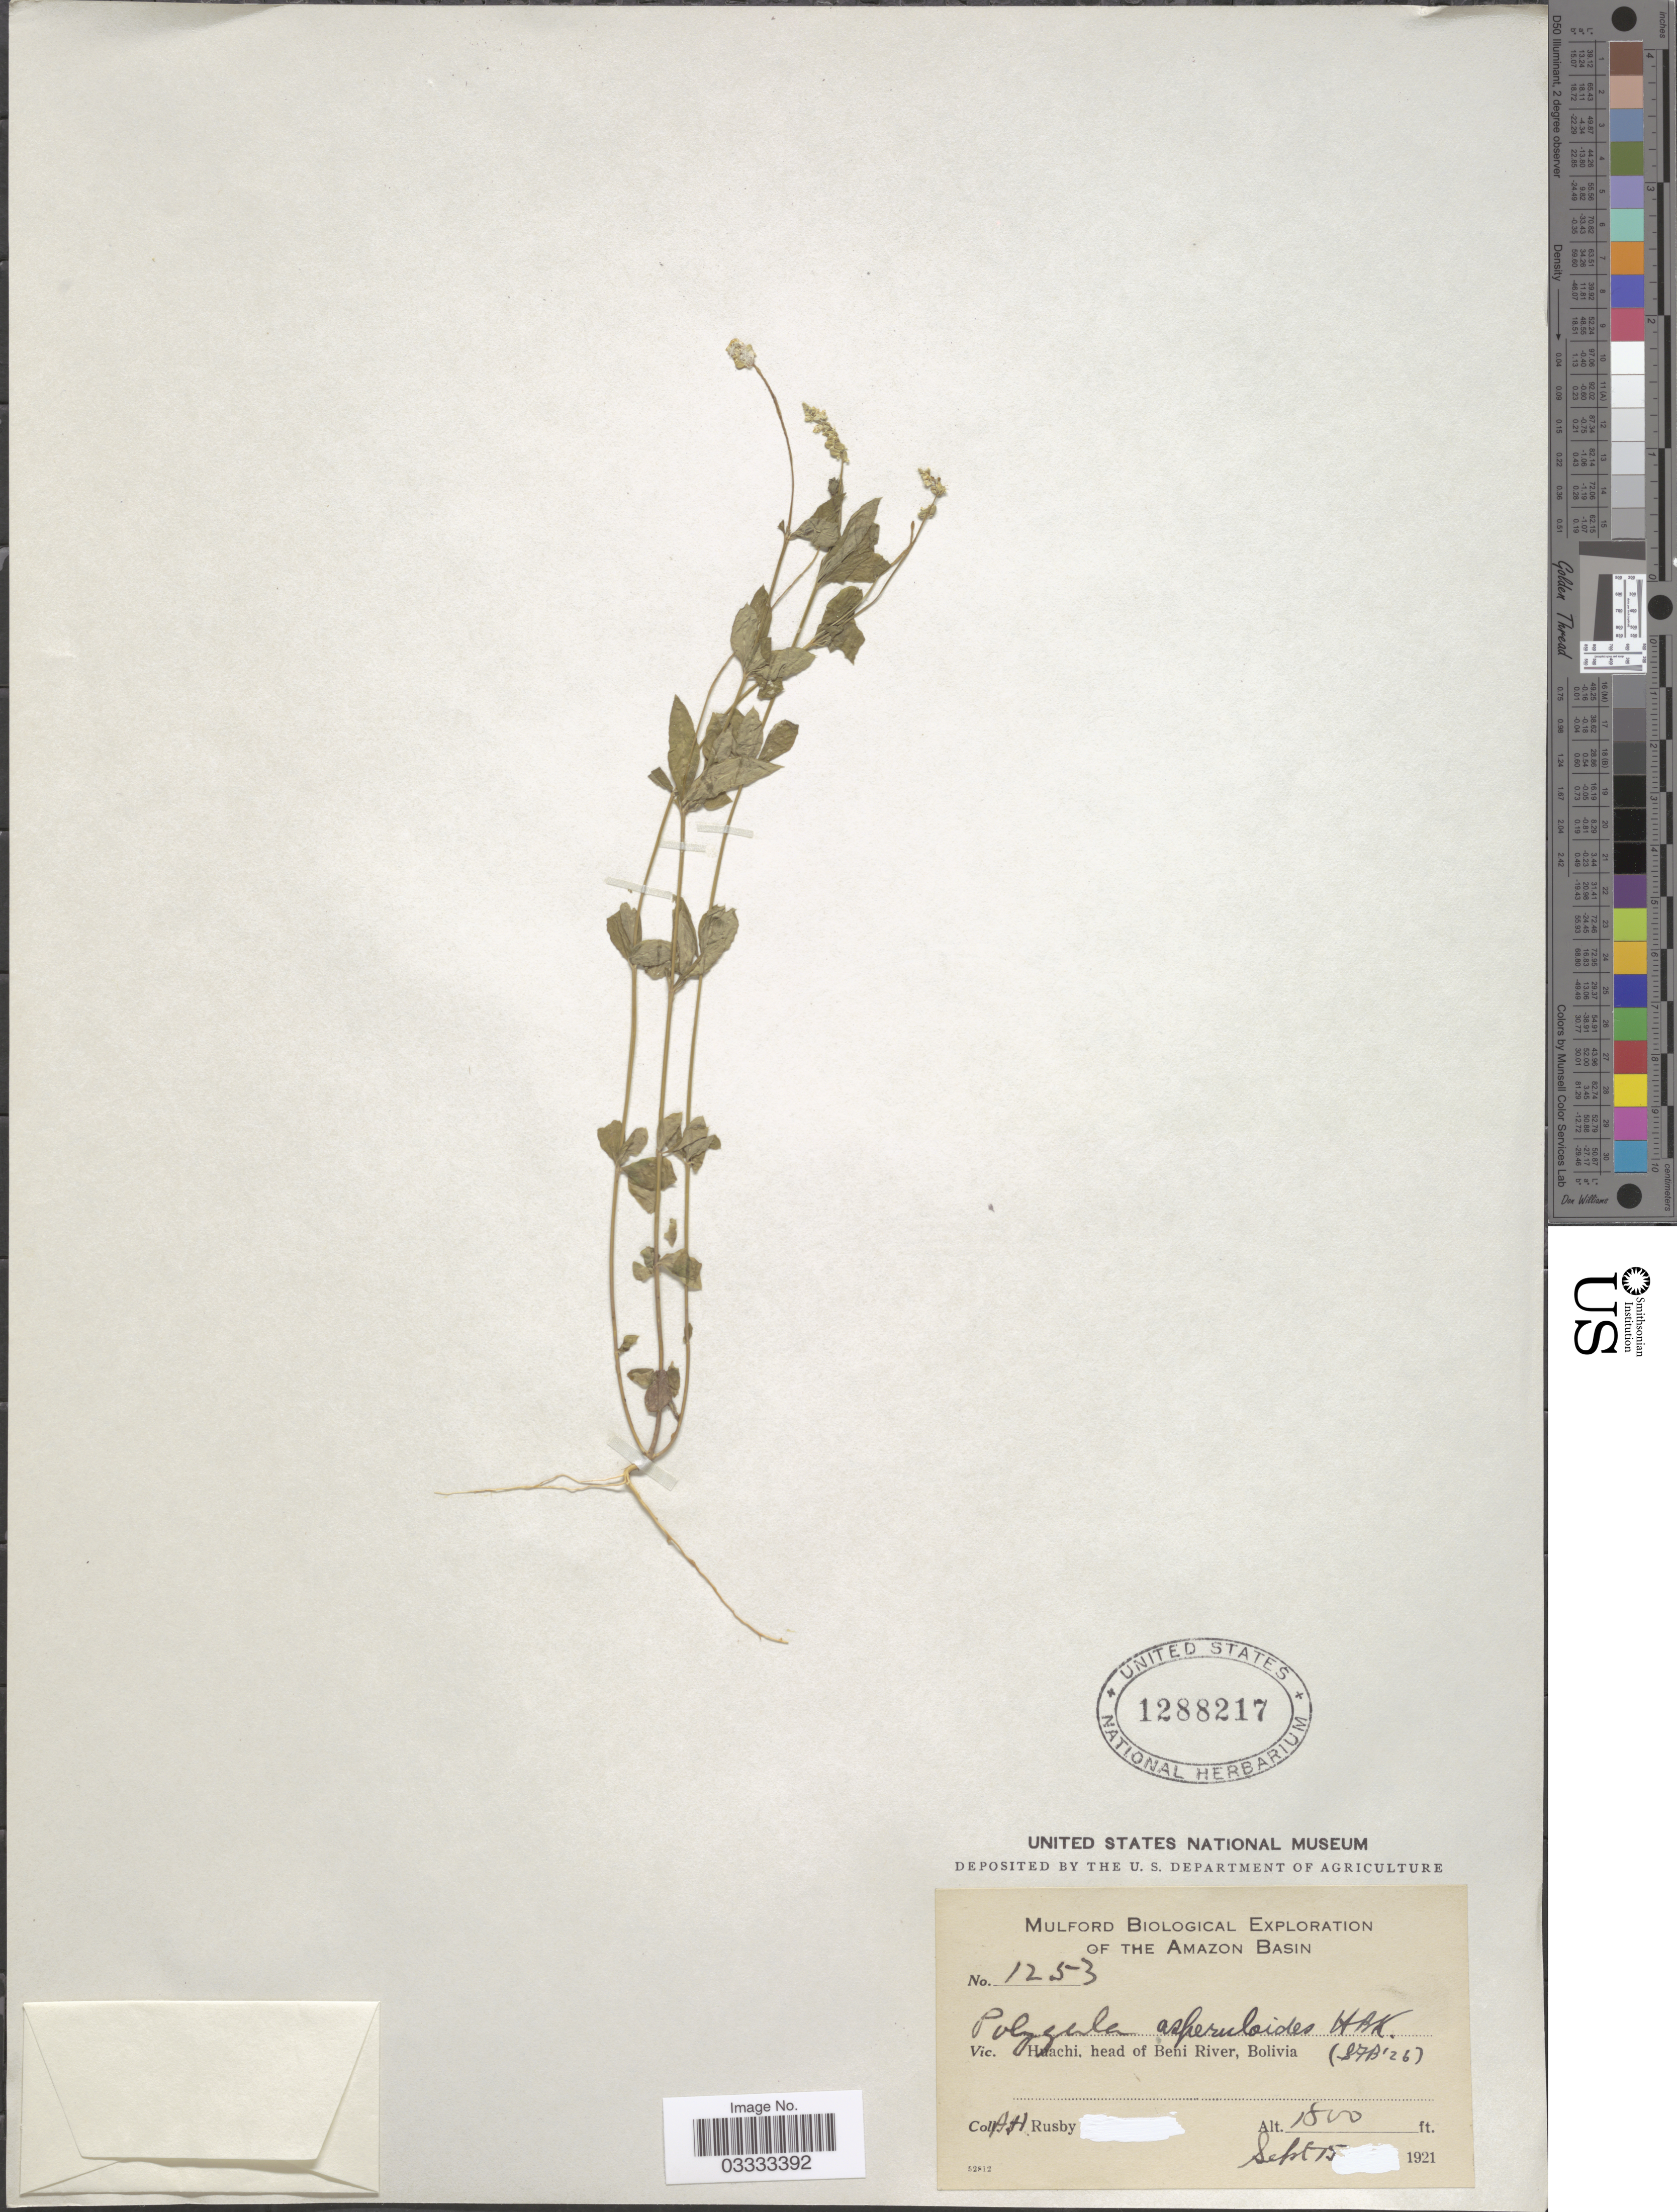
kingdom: Plantae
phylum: Tracheophyta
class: Magnoliopsida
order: Fabales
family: Polygalaceae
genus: Polygala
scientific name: Polygala asperuloides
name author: Kunth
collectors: H. H. Rusby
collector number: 1253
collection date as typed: Sept 15, 1921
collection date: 1921-09-15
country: Bolivia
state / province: Beni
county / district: Iténez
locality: Huachi, head of Beni River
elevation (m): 549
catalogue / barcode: US 1288217